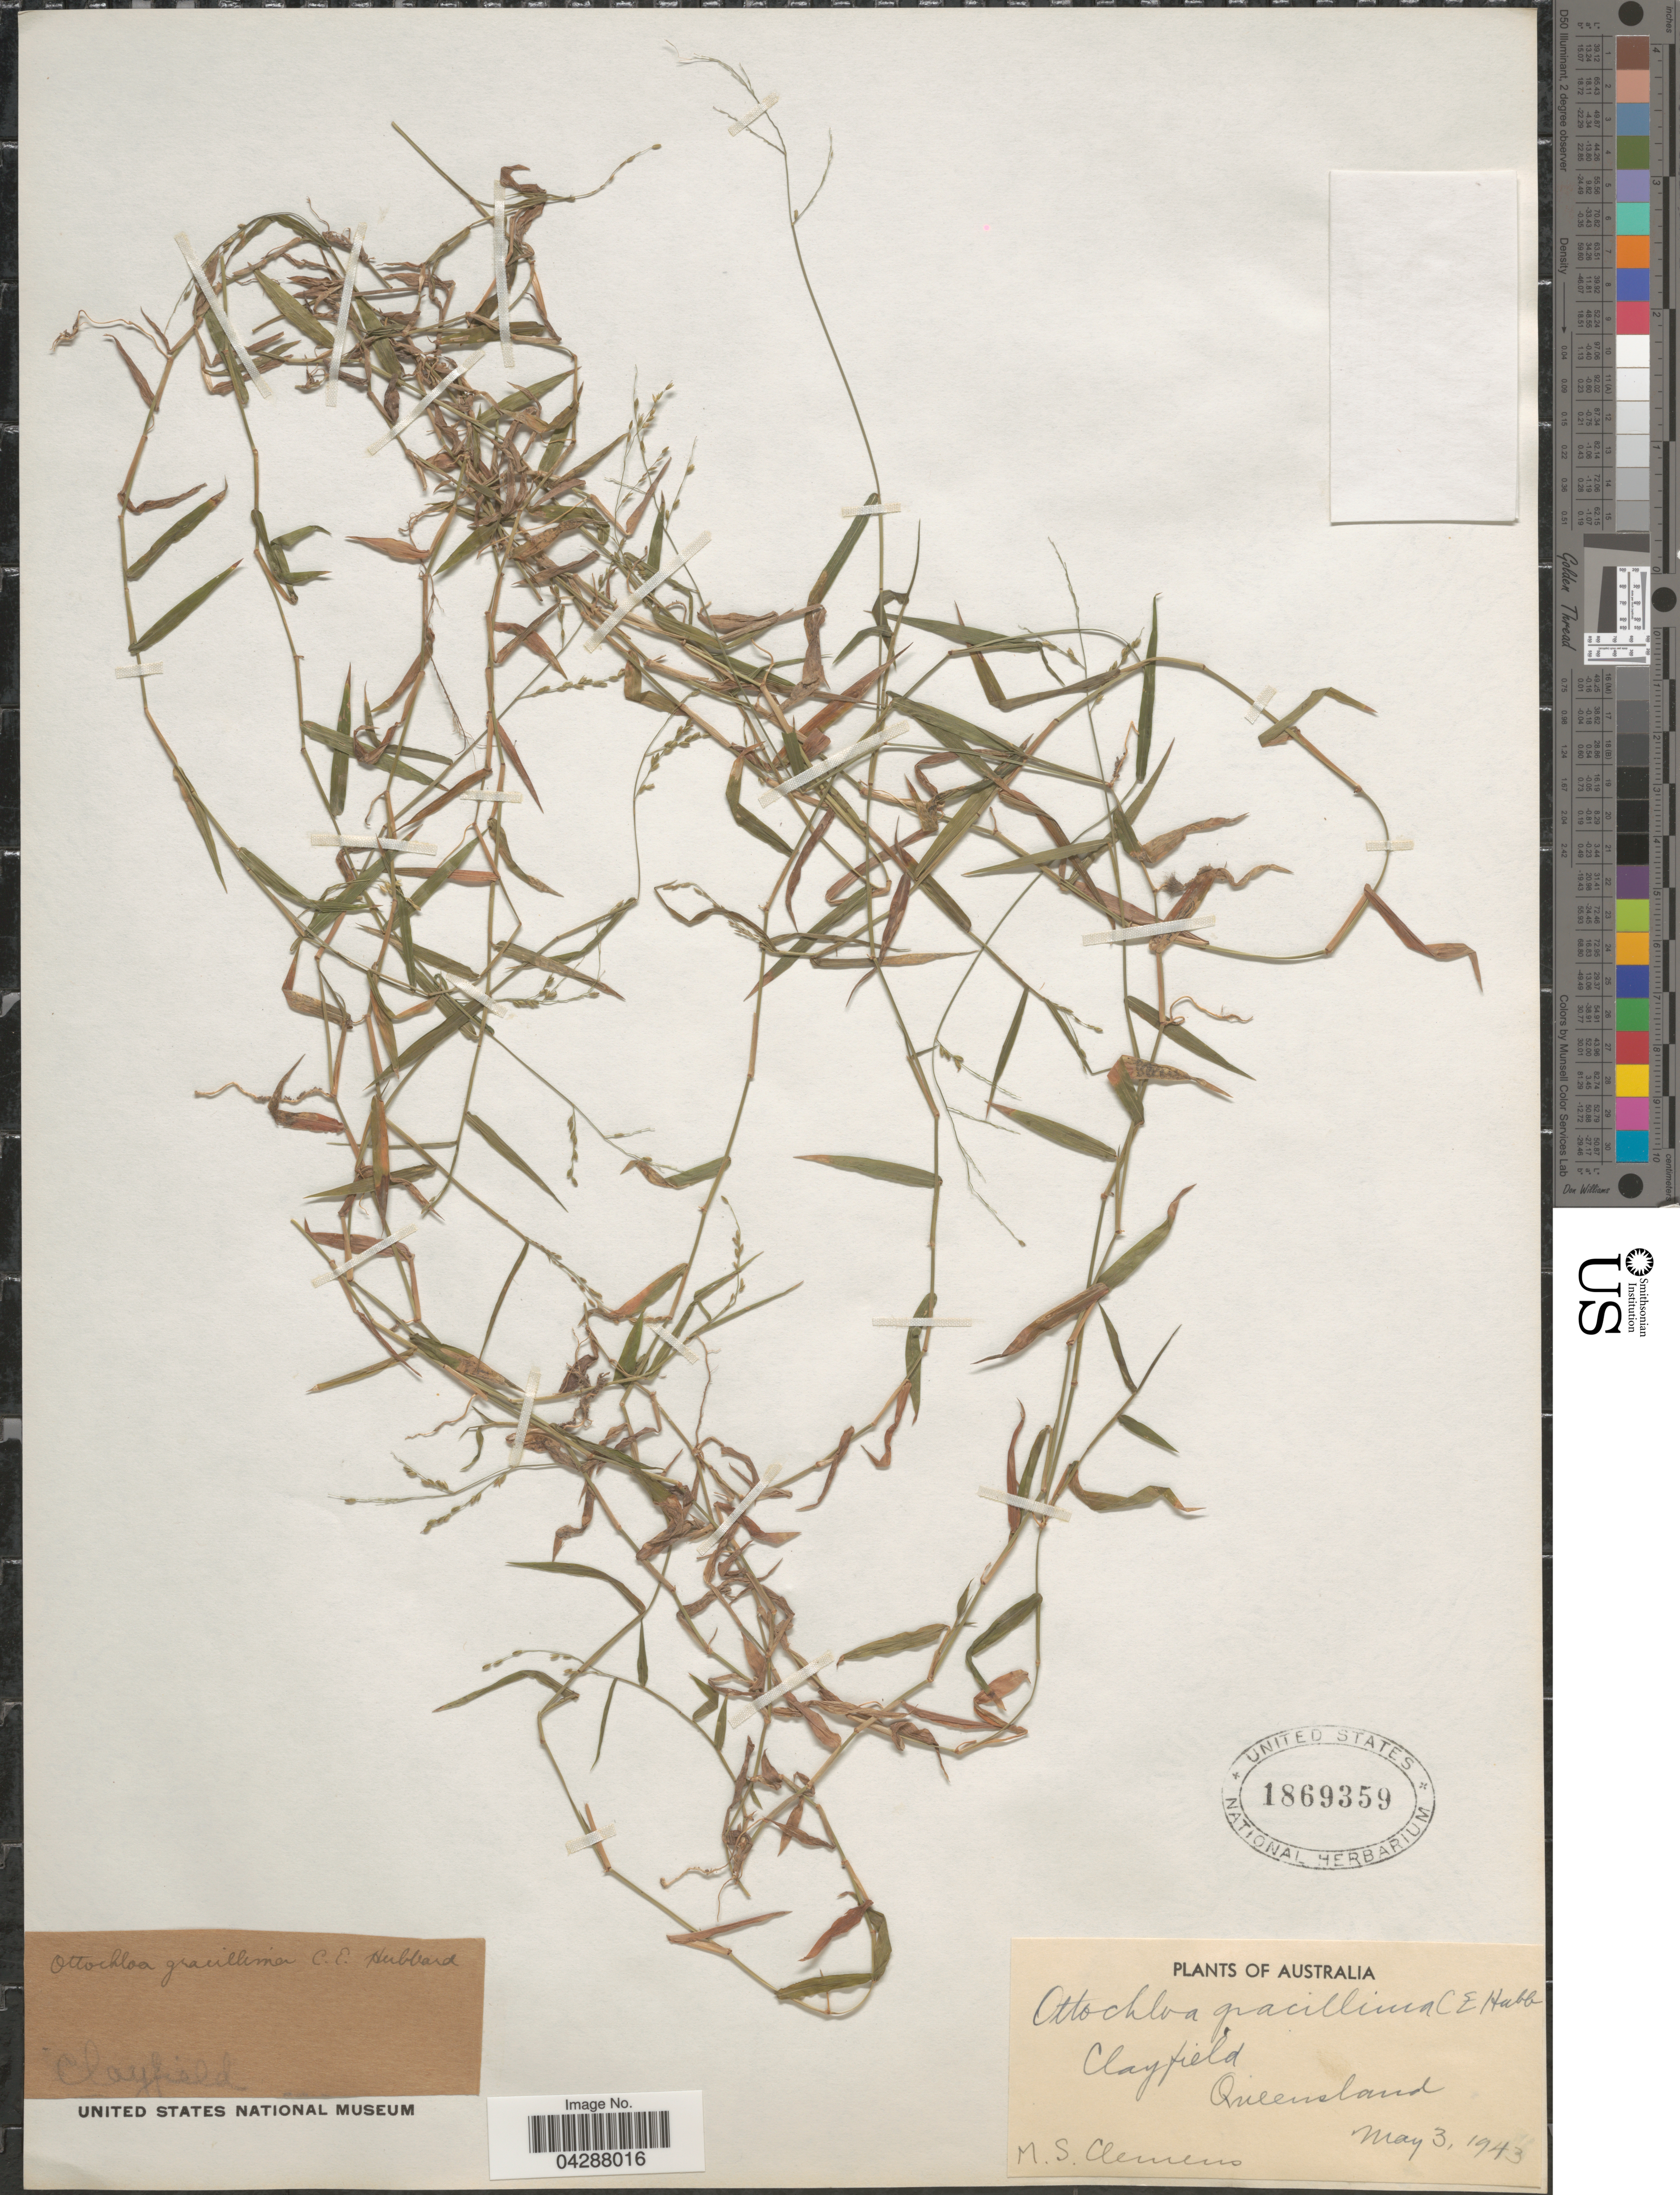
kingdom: Plantae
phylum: Tracheophyta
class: Liliopsida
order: Poales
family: Poaceae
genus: Ottochloa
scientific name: Ottochloa gracillima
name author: C.E. Hubb.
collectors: M. S. Clemens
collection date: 1943-05-03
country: Australia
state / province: Queensland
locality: Clayfield.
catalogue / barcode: US 1869359